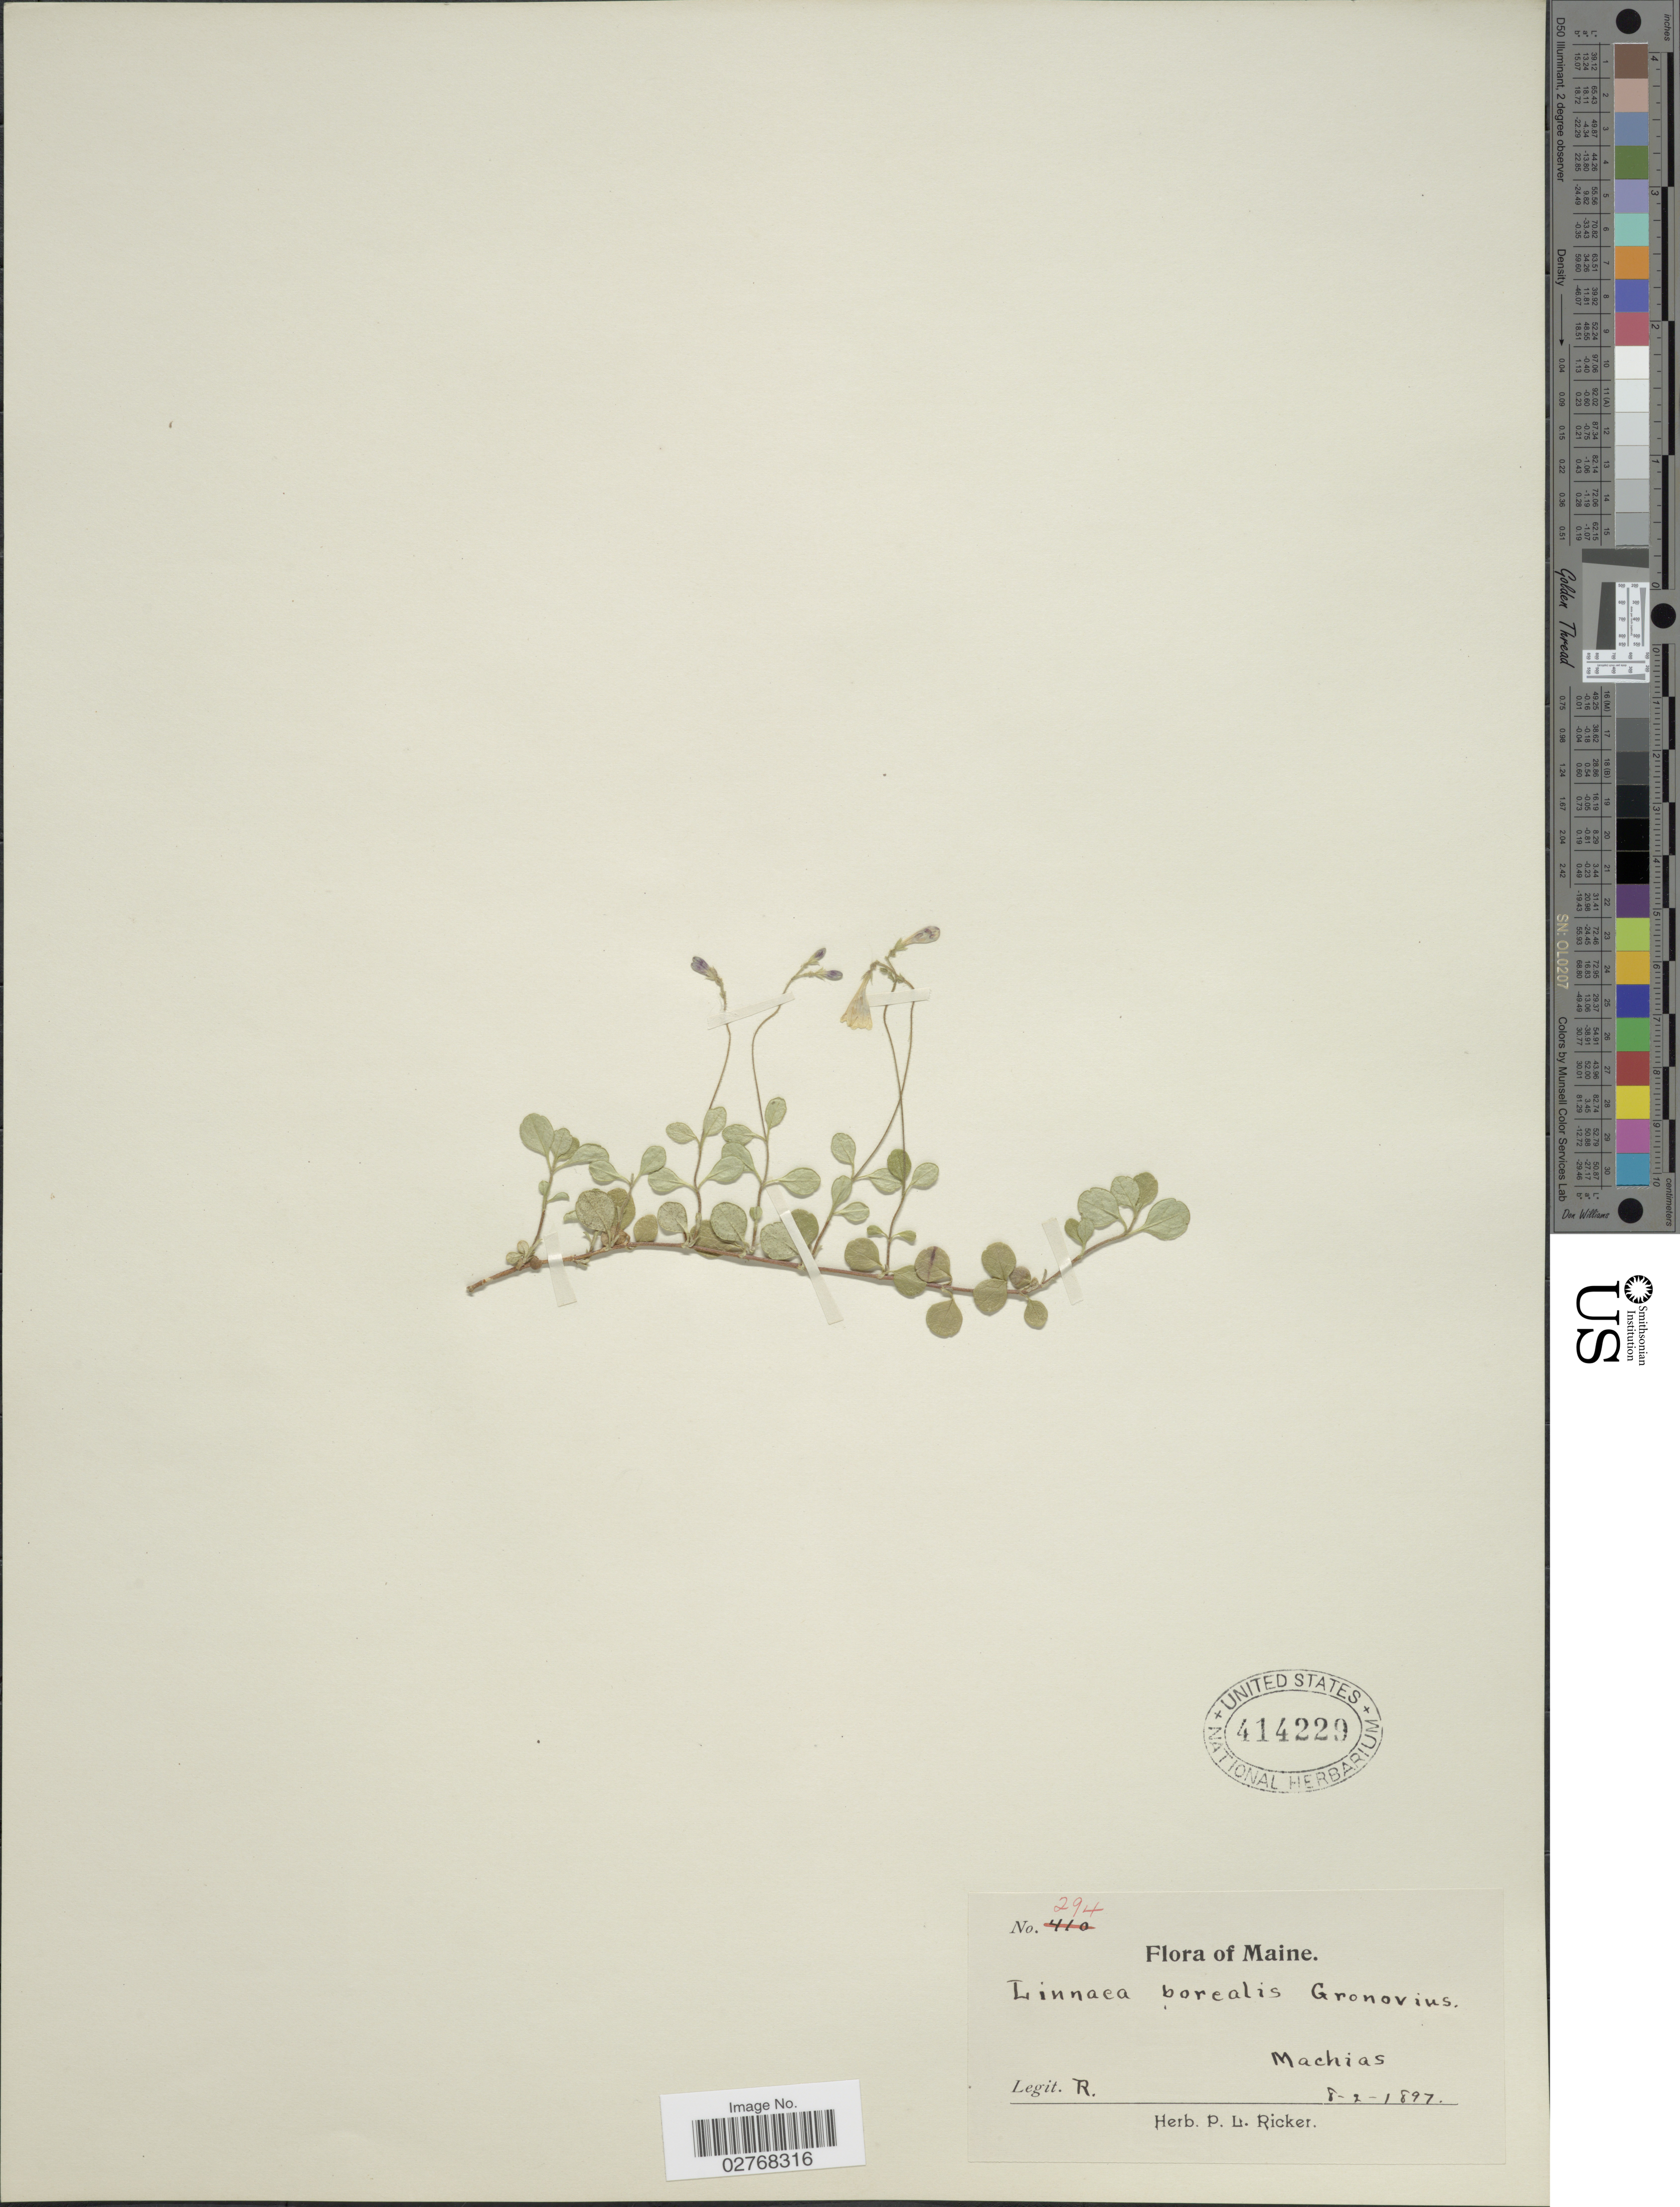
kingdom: Plantae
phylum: Tracheophyta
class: Magnoliopsida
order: Dipsacales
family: Caprifoliaceae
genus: Linnaea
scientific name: Linnaea borealis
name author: L.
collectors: P. Ricker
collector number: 294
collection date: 1897-08-02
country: United States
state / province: Maine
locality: Machias.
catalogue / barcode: US 414229